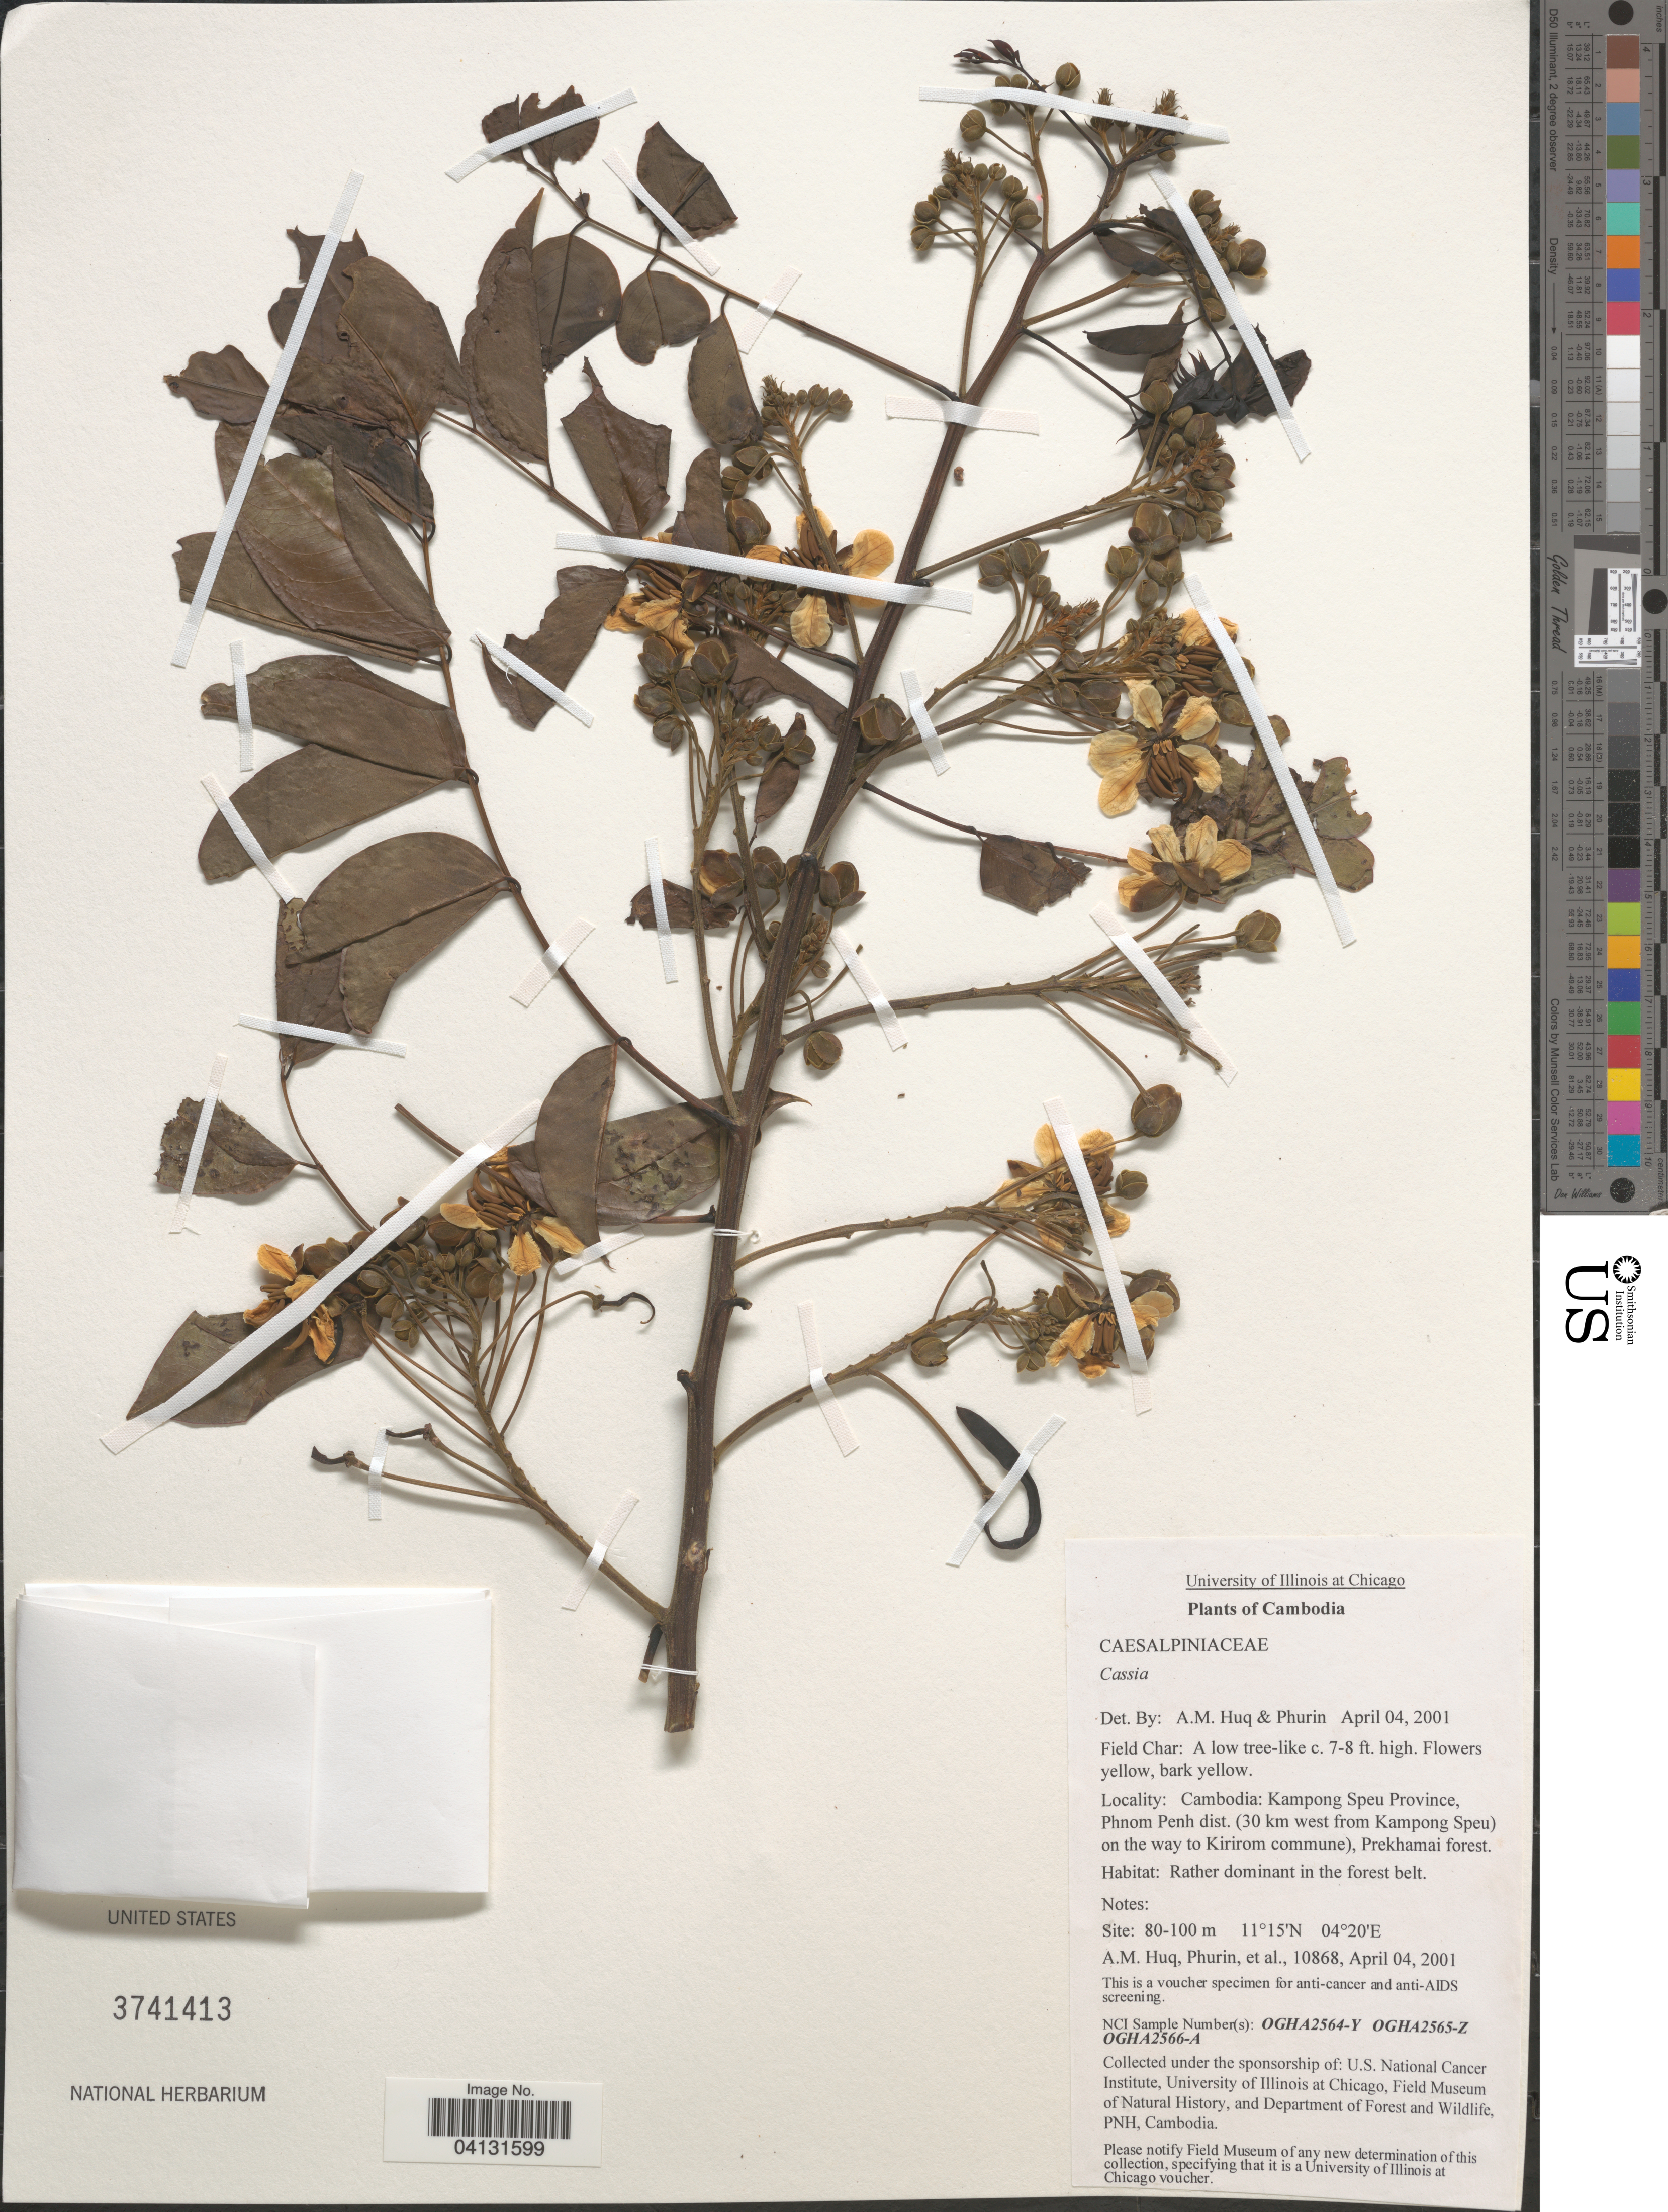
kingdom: Plantae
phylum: Tracheophyta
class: Magnoliopsida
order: Fabales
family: Fabaceae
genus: Senna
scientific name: Senna garrettiana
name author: (Craib) H.S. Irwin & Barneby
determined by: Strong, Mark T., (BOT), Smithsonian Institution - National Museum of Natural History (UNITED STATES)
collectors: A. M. Huq, -. Phurin & et al.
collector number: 10868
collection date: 2001-04-04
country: Cambodia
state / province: Kampong Speu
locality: Phnom Penh dist. (30 km west from Kampong Speu) on the way to Kirirom commune), Prekhamai forest.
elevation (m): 80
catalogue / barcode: US 3741413